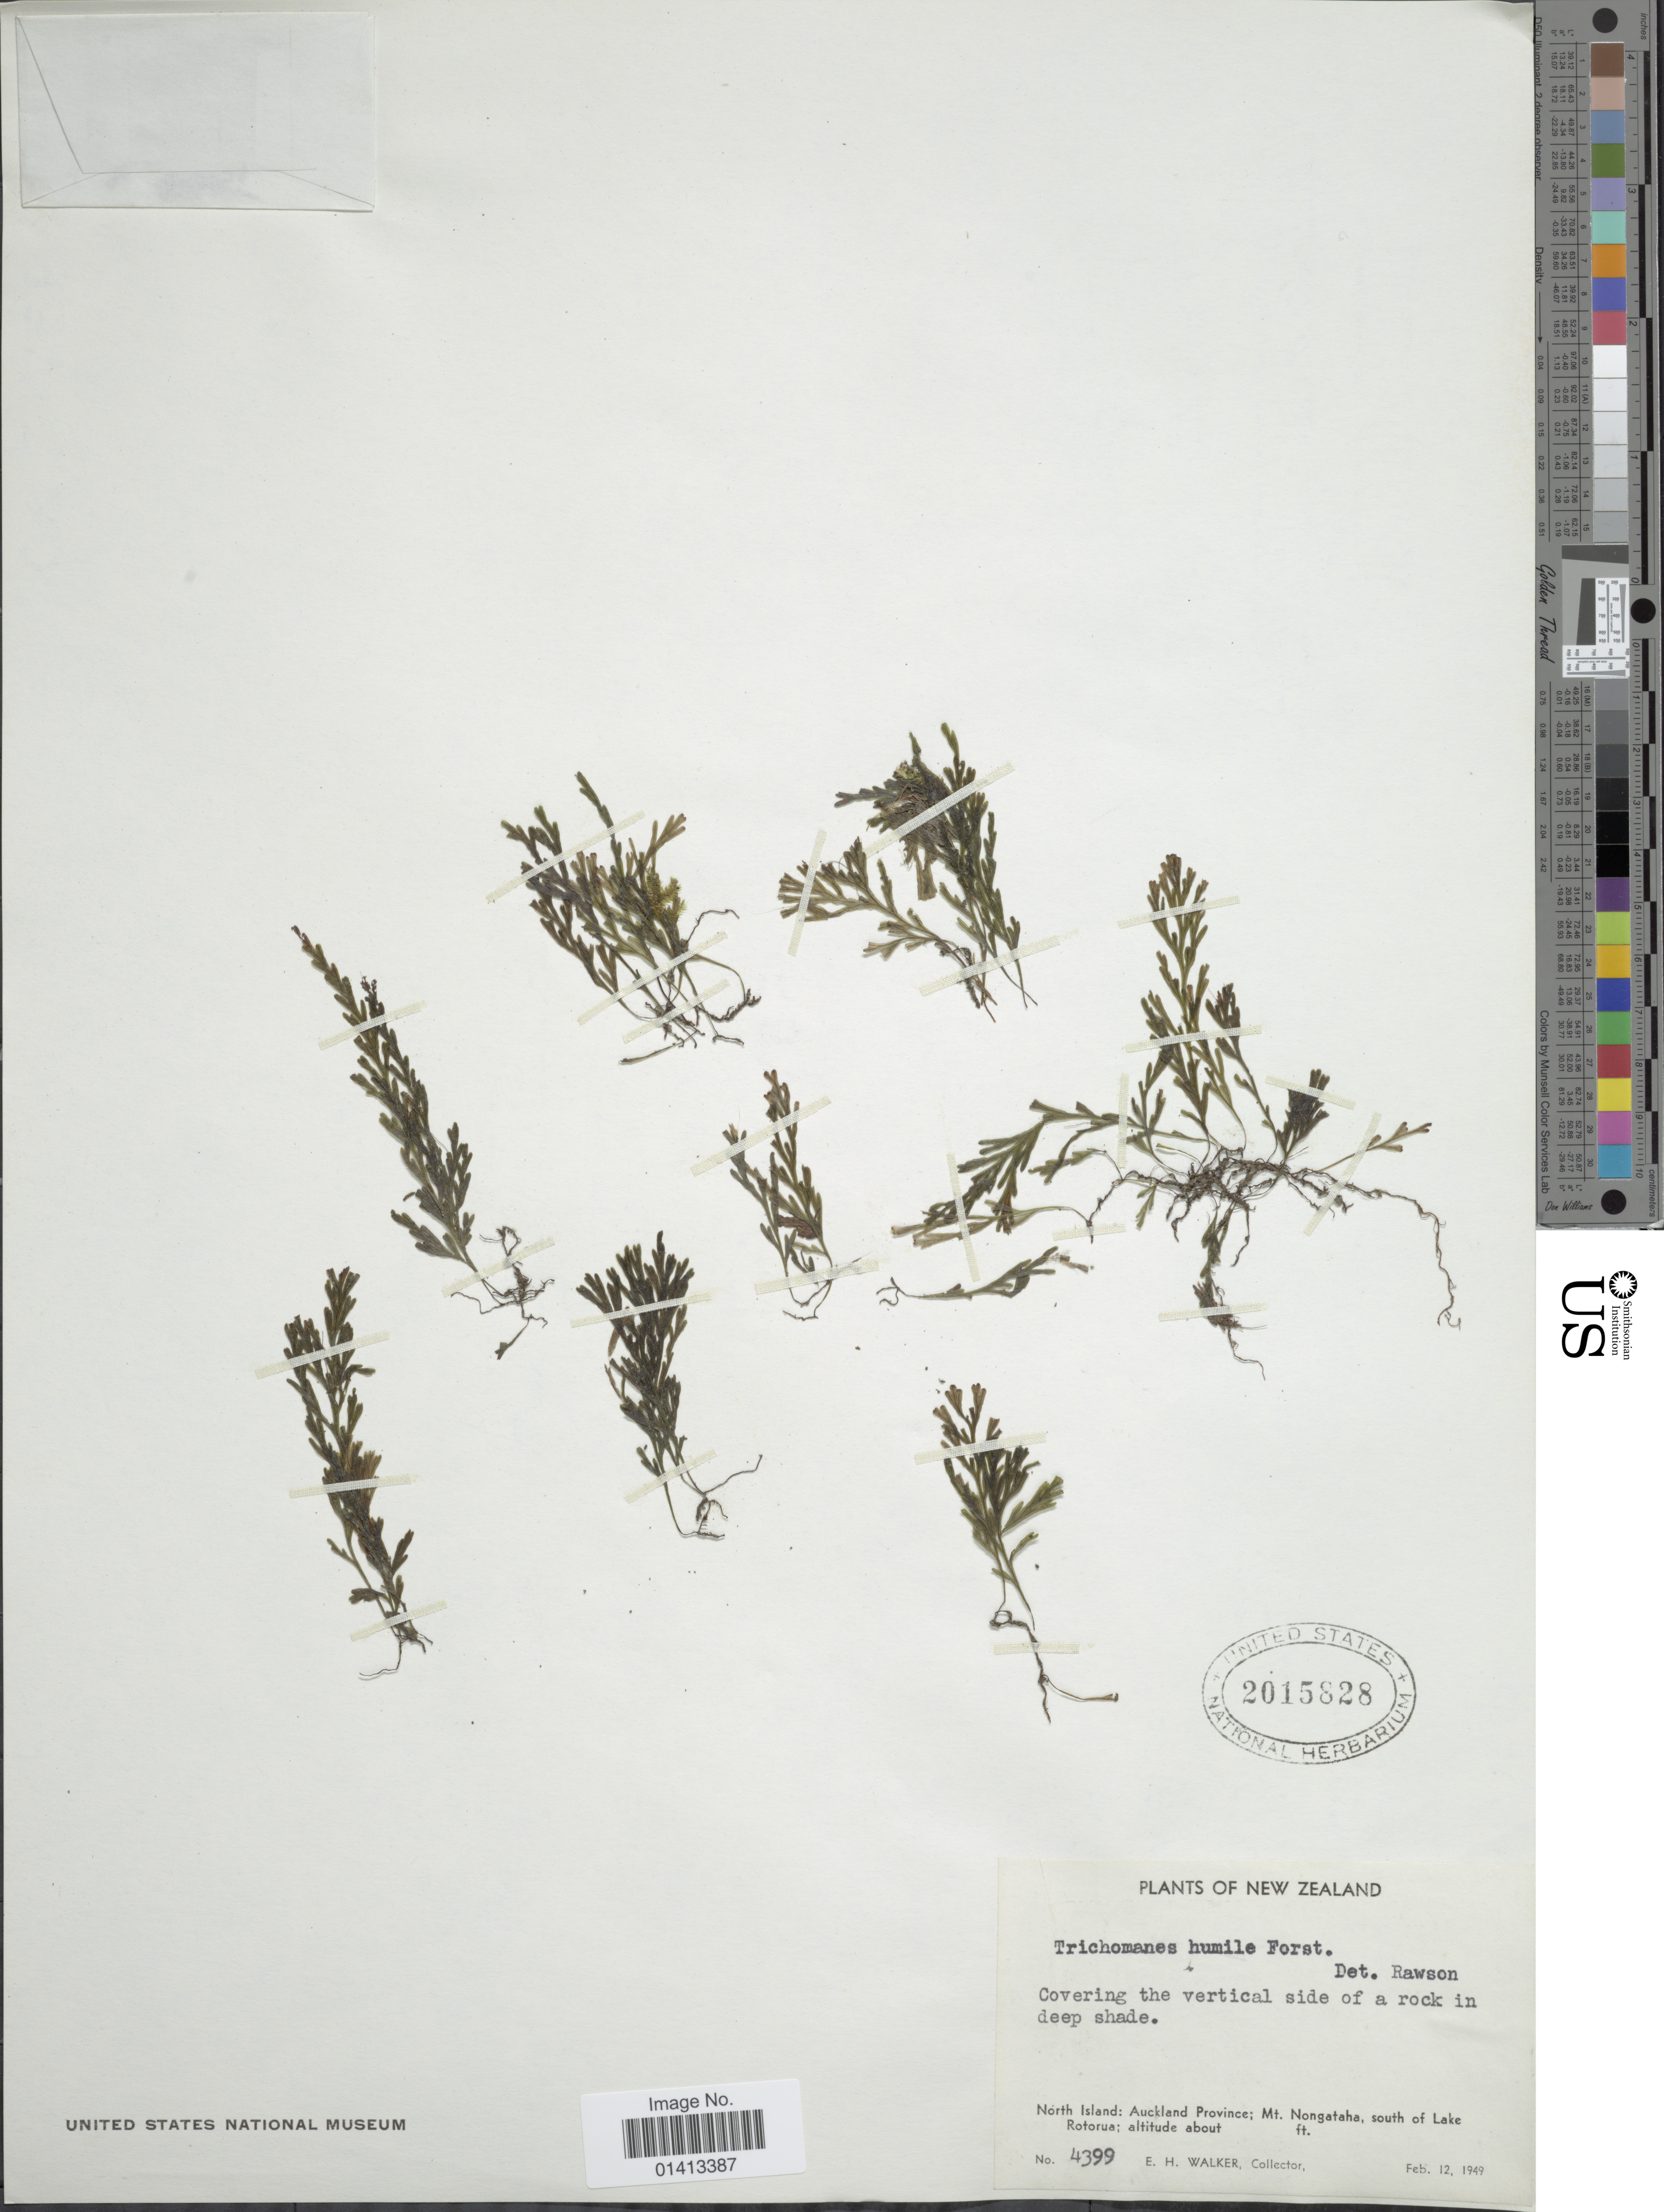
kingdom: Plantae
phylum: Tracheophyta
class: Polypodiopsida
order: Hymenophyllales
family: Hymenophyllaceae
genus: Crepidomanes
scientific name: Crepidomanes humilis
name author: (G. Forst.) Bosch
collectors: E. H. Walker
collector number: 4399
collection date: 1949-02-12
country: New Zealand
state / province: Auckland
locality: North Island: Mt Nongataha, south of Lake Rotorua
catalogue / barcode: US 2015828